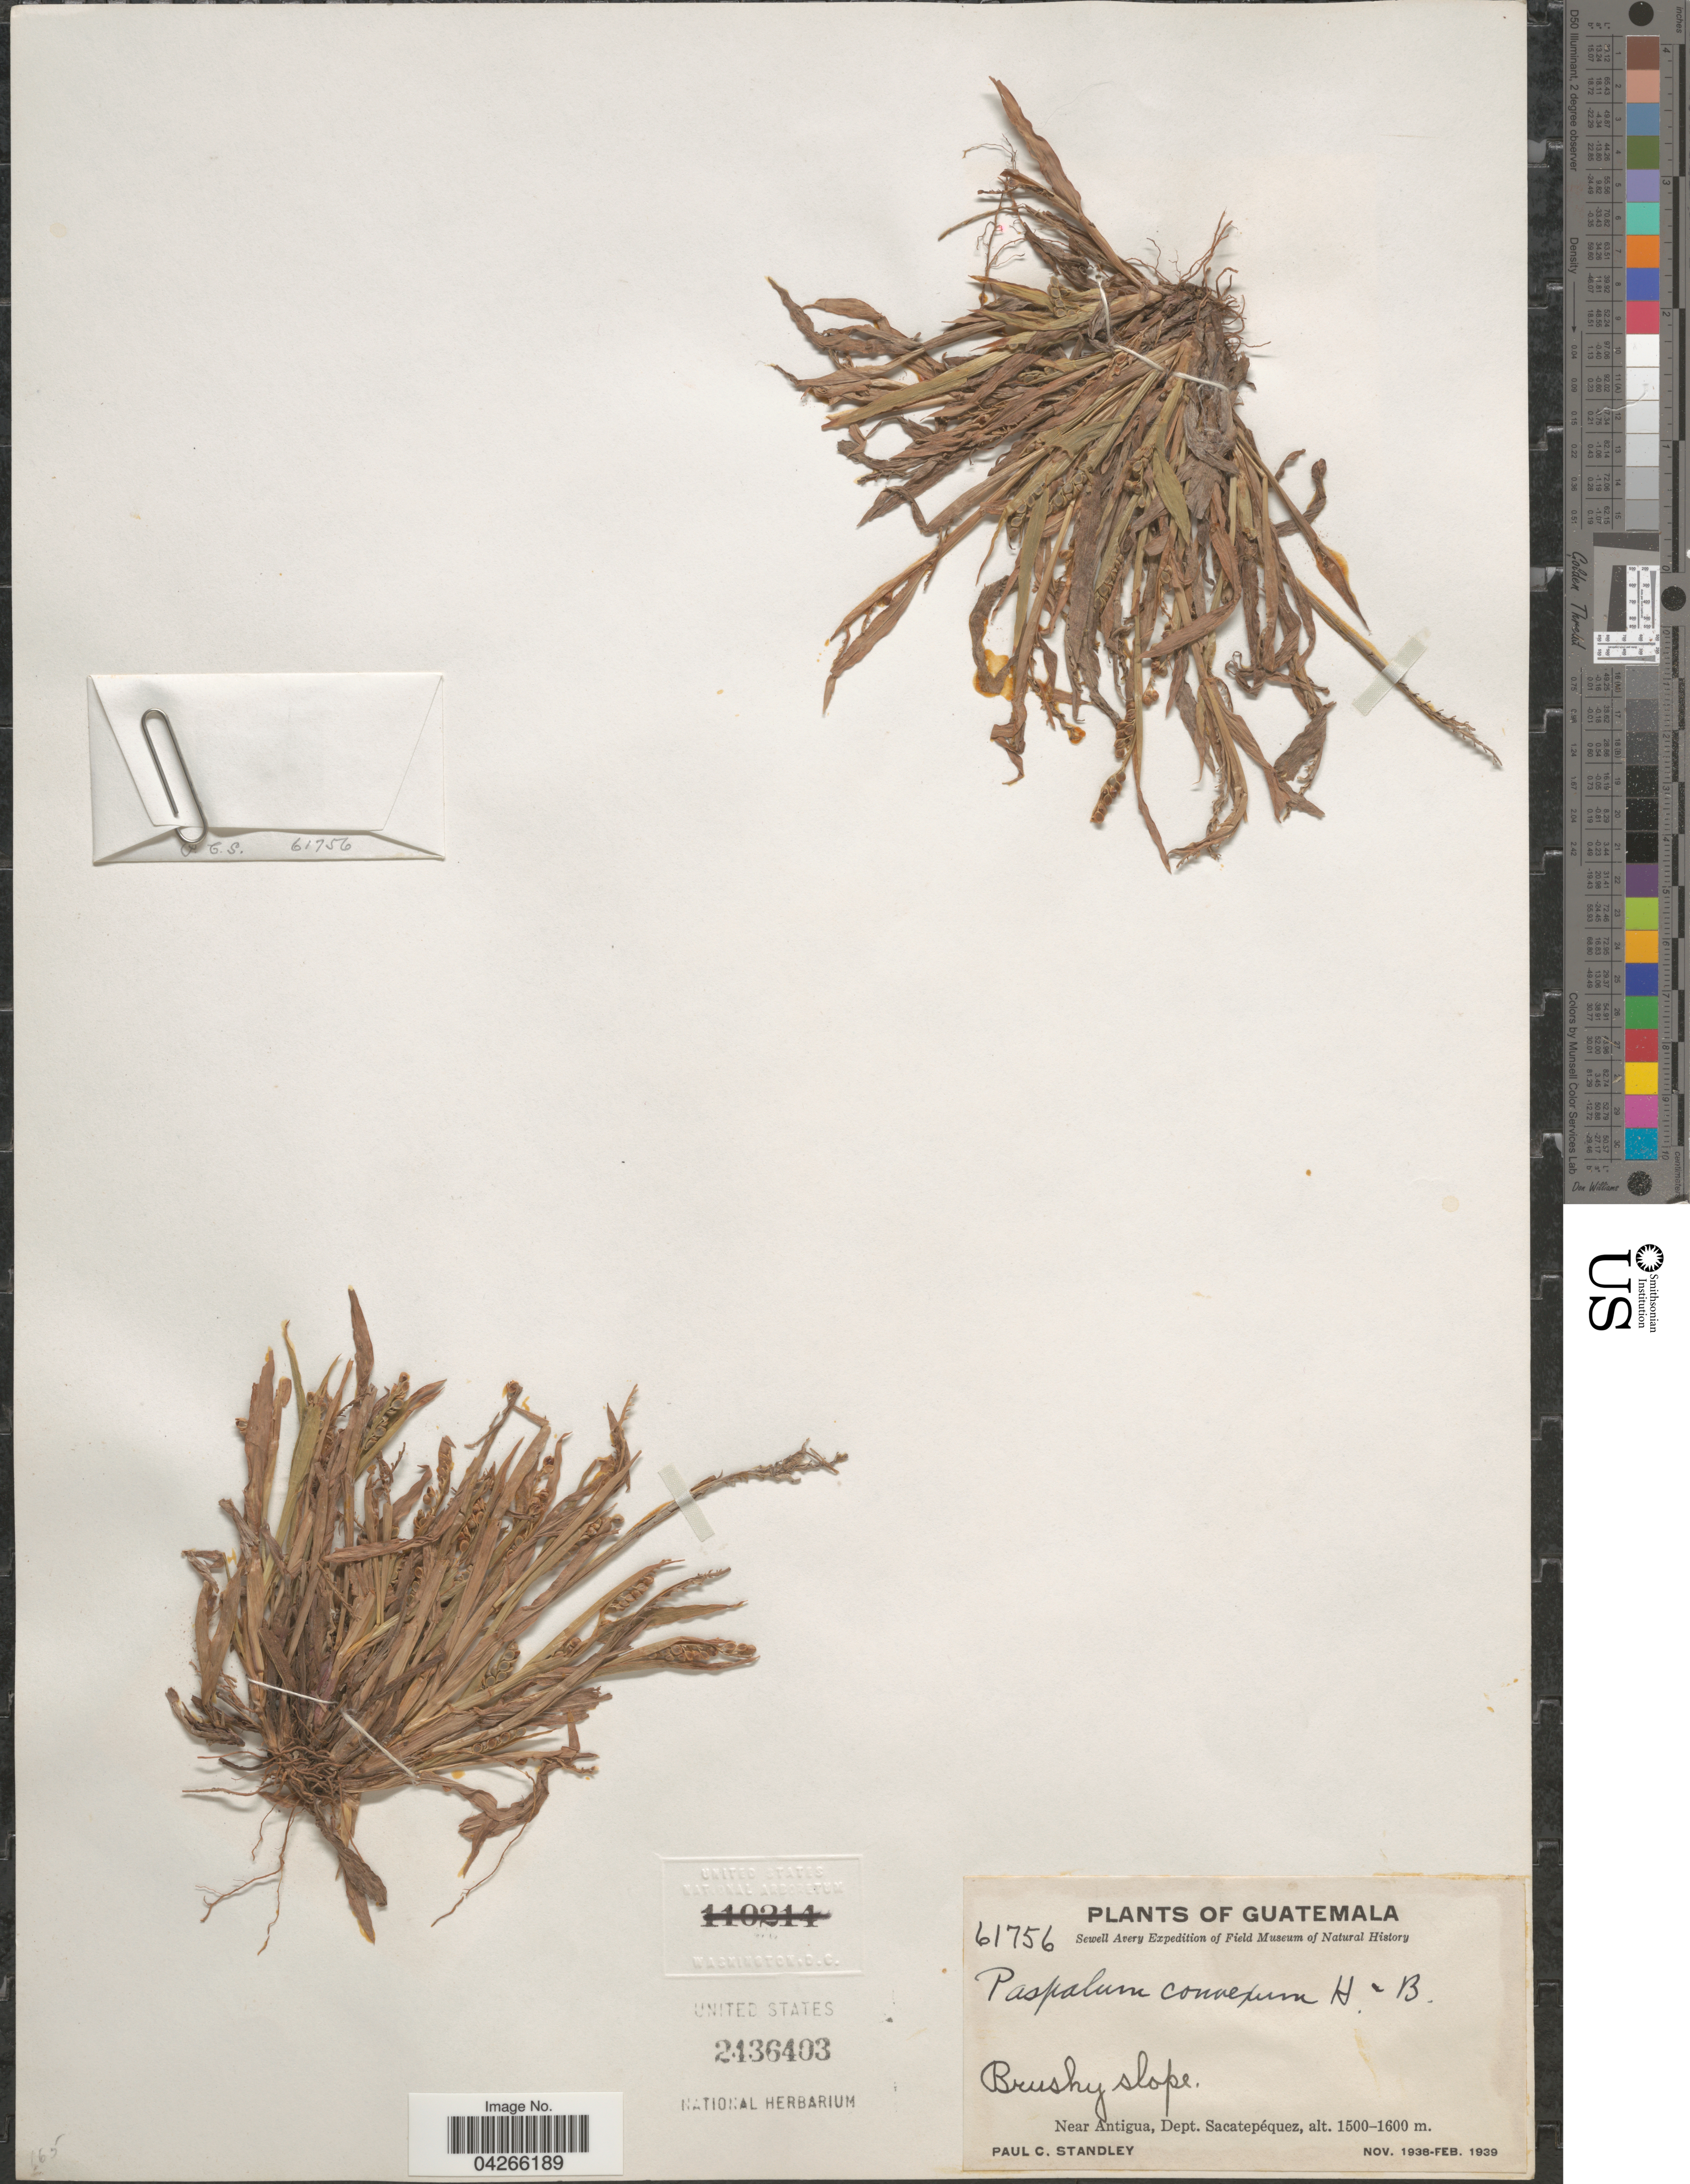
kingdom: Plantae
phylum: Tracheophyta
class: Liliopsida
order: Poales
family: Poaceae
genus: Paspalum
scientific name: Paspalum convexum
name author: Humb. & Bonpl. ex Flüggé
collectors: P. C. Standley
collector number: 61756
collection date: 1938-11/1939-02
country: Guatemala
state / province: Sacatepequez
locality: Sewell Avery Expedition. Brushy slope. Near Antigua, Dept. Sacatepéquez.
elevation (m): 1500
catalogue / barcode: US 2436403